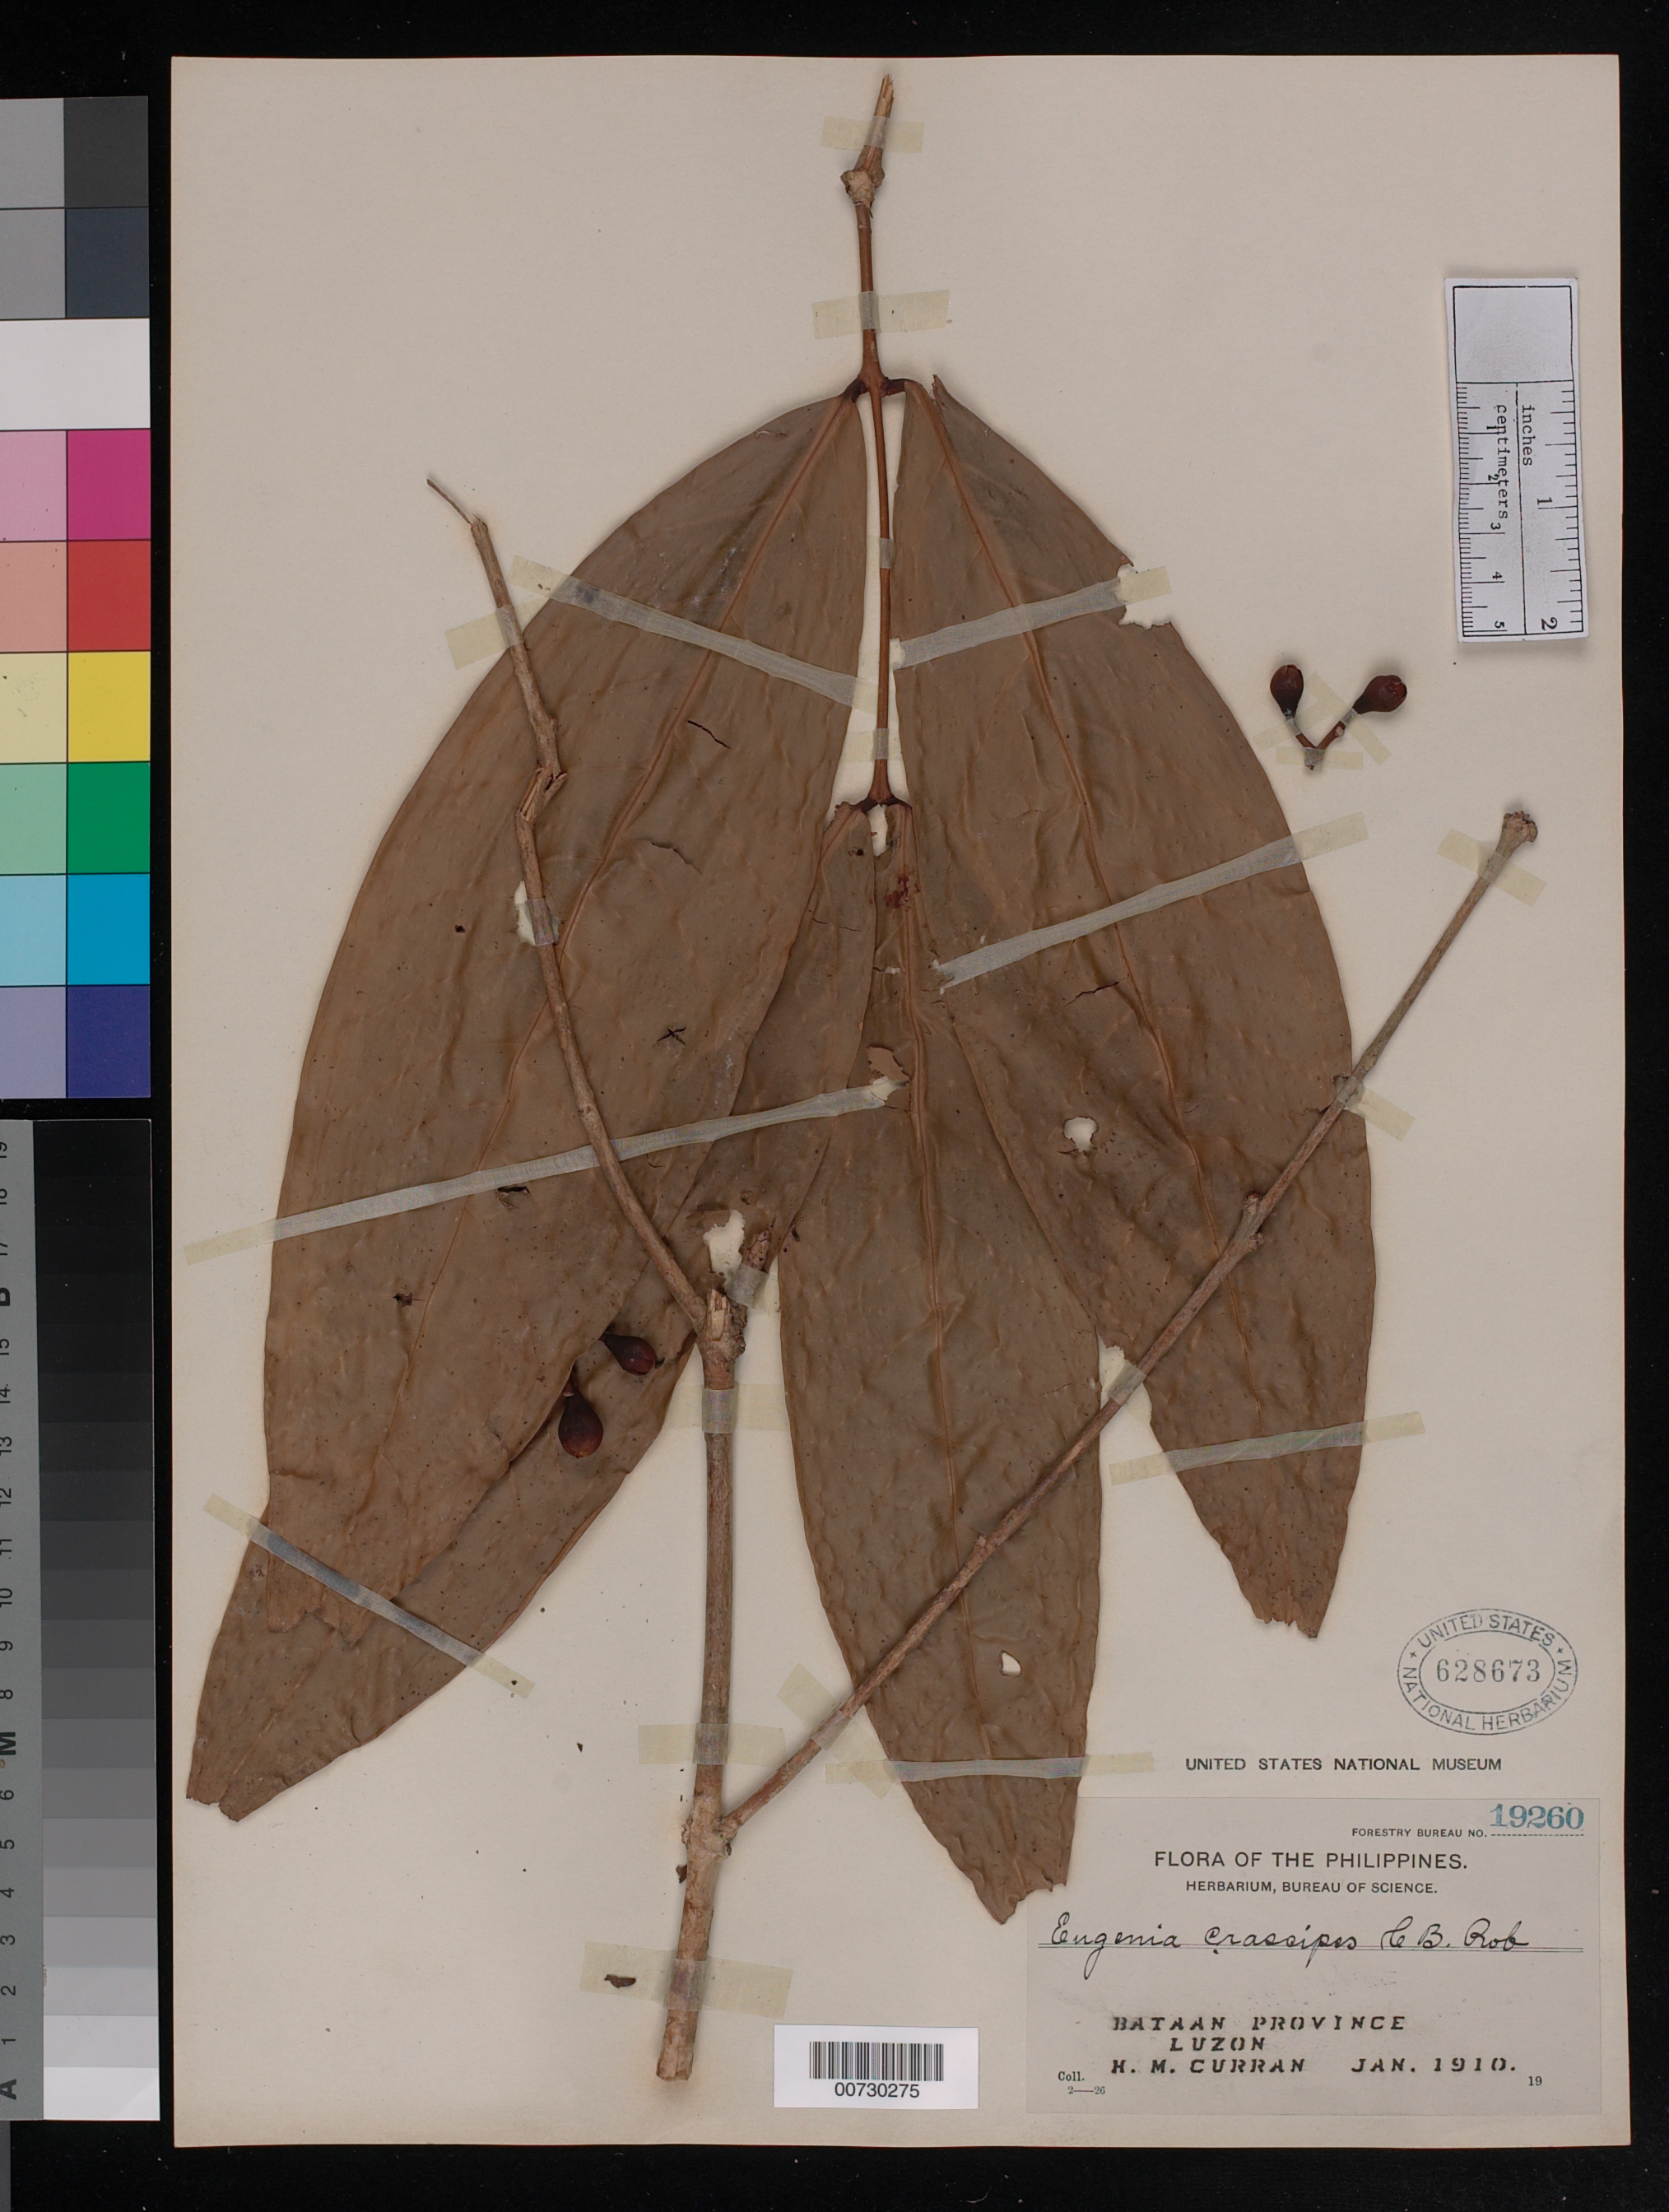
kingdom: Plantae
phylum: Tracheophyta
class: Magnoliopsida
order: Myrtales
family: Myrtaceae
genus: Syzygium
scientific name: Syzygium crassipes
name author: (C.B. Rob.) Merr.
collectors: H. M. Curran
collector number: For. Bur. 19260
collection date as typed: Jan 1910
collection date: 1910-01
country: Philippines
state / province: Central Luzon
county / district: Bataan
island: Luzon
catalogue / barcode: US 628673